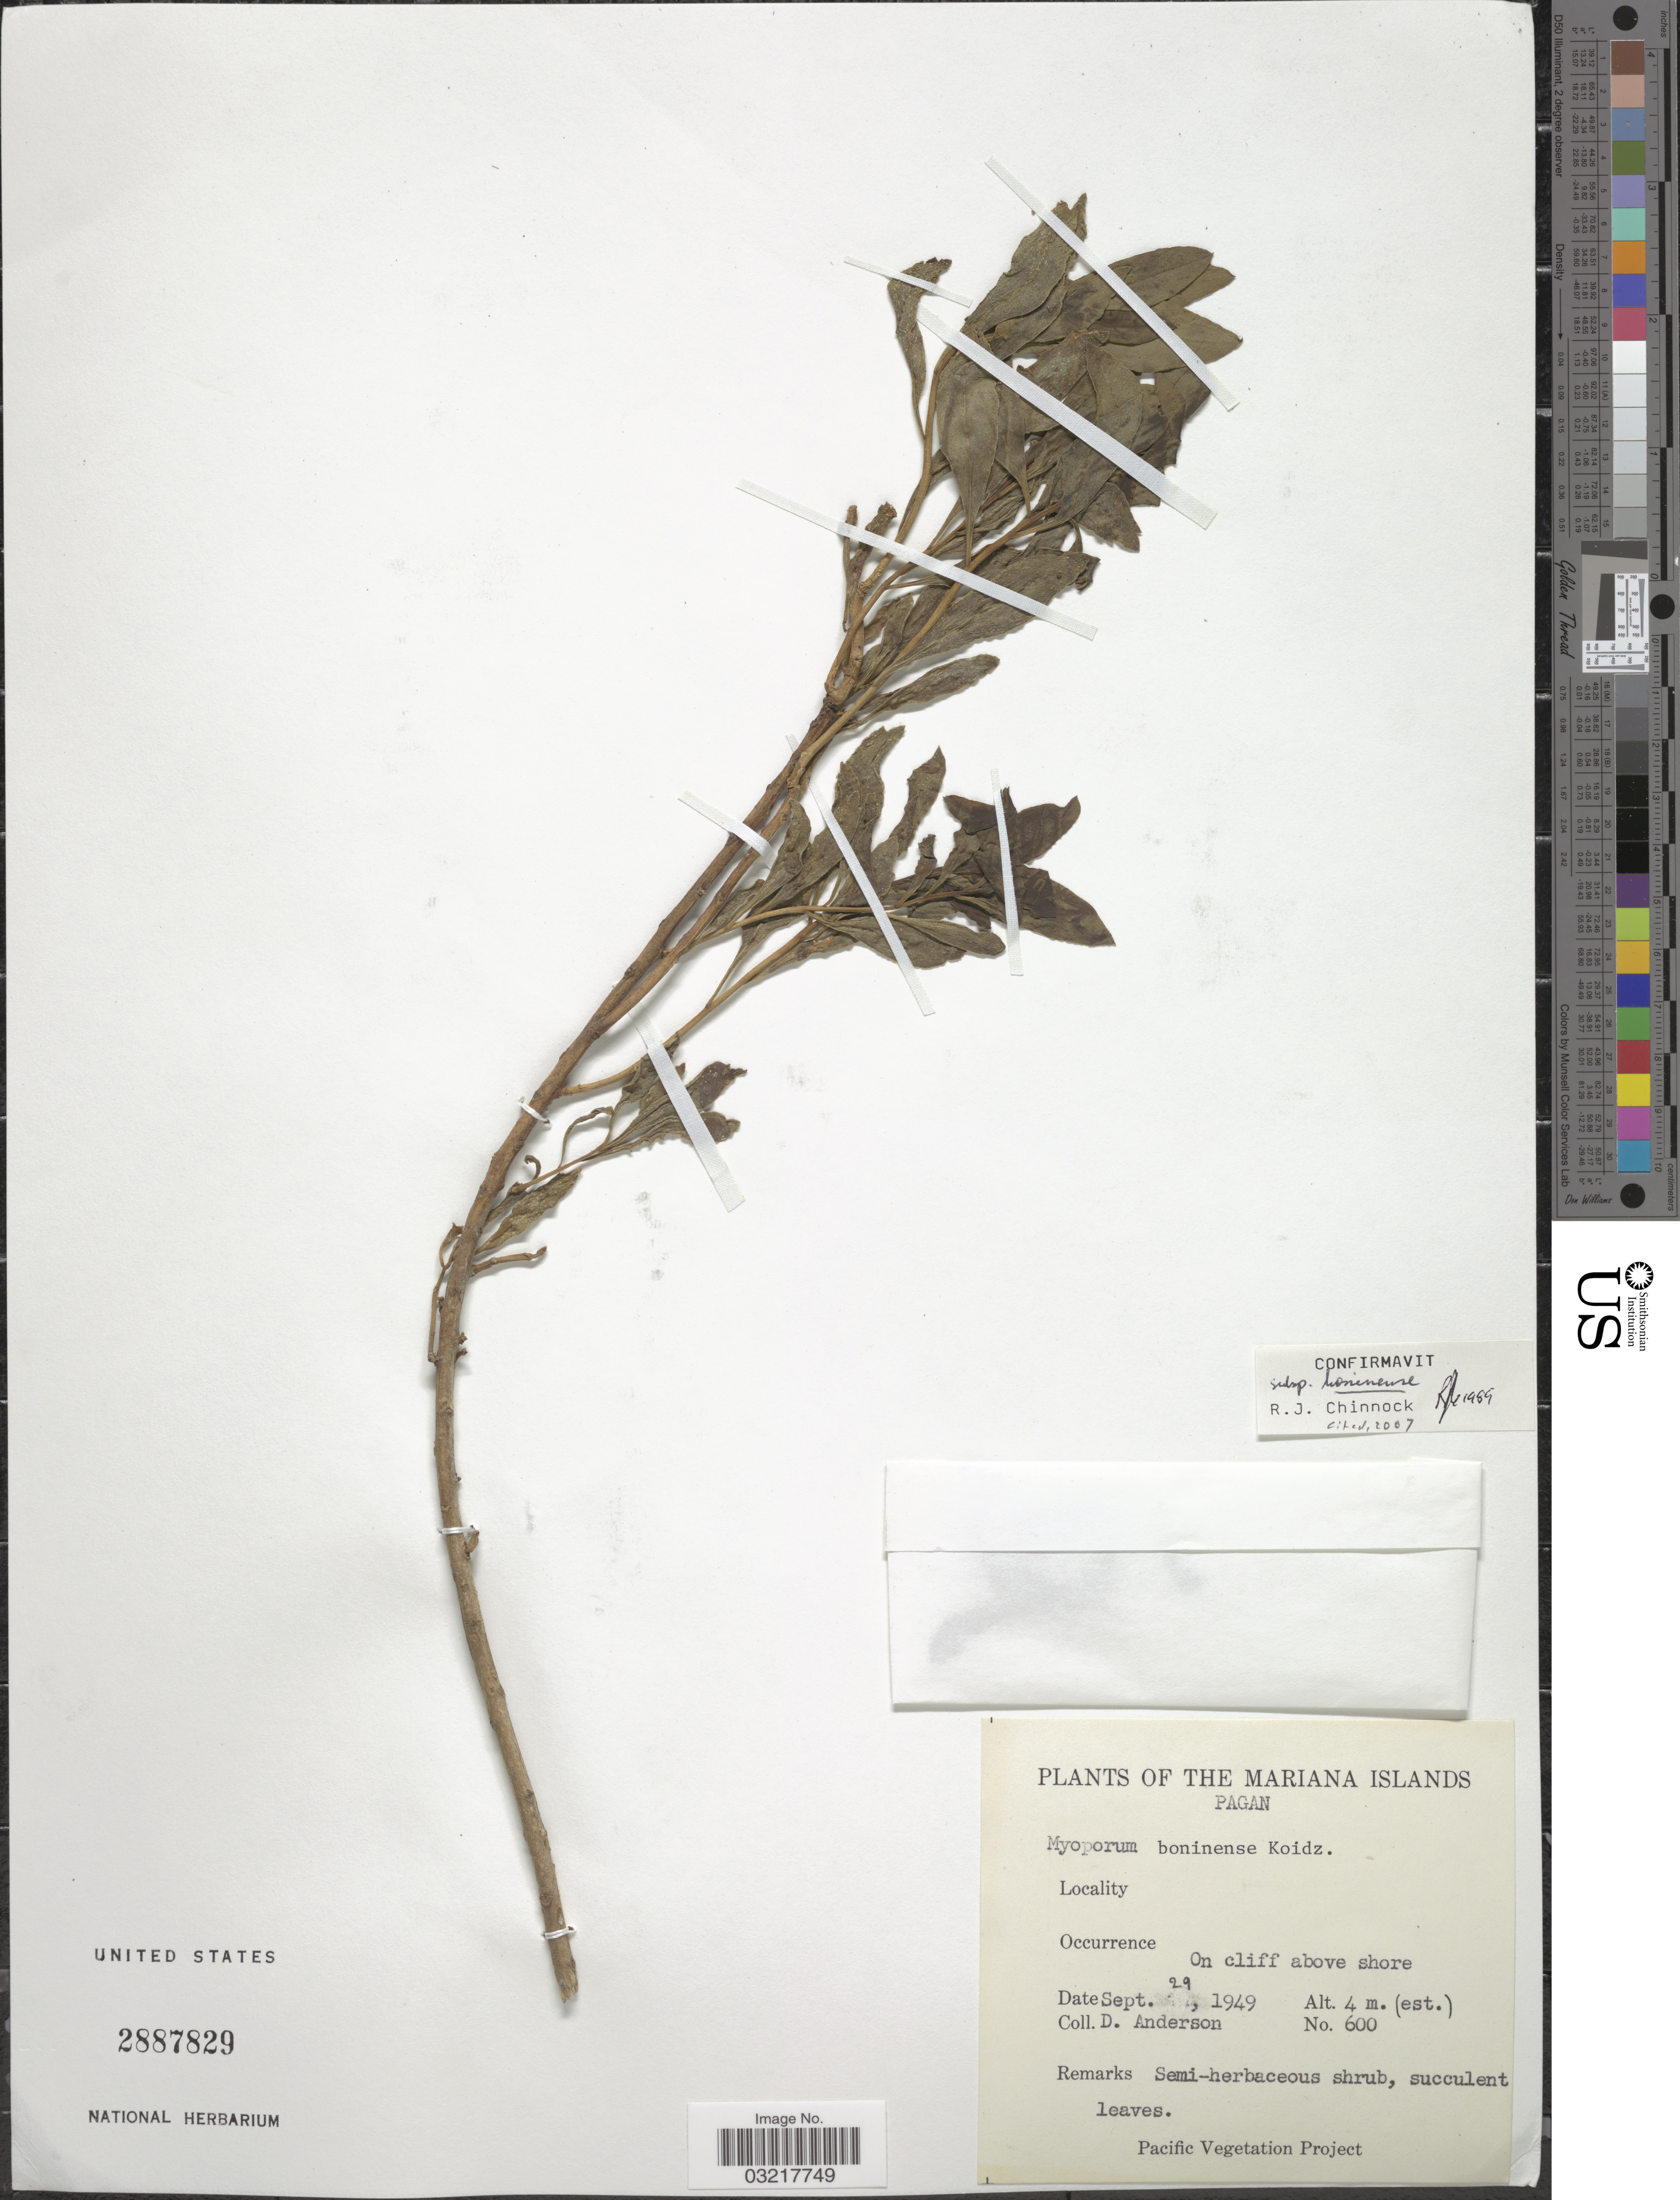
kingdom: Plantae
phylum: Tracheophyta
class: Magnoliopsida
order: Lamiales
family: Scrophulariaceae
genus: Myoporum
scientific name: Myoporum boninense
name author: Koidz.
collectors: D. Anderson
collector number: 600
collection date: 1949-09-29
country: Northern Mariana Islands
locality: The Mariana Islands. Pagan.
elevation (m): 4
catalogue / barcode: US 2887829